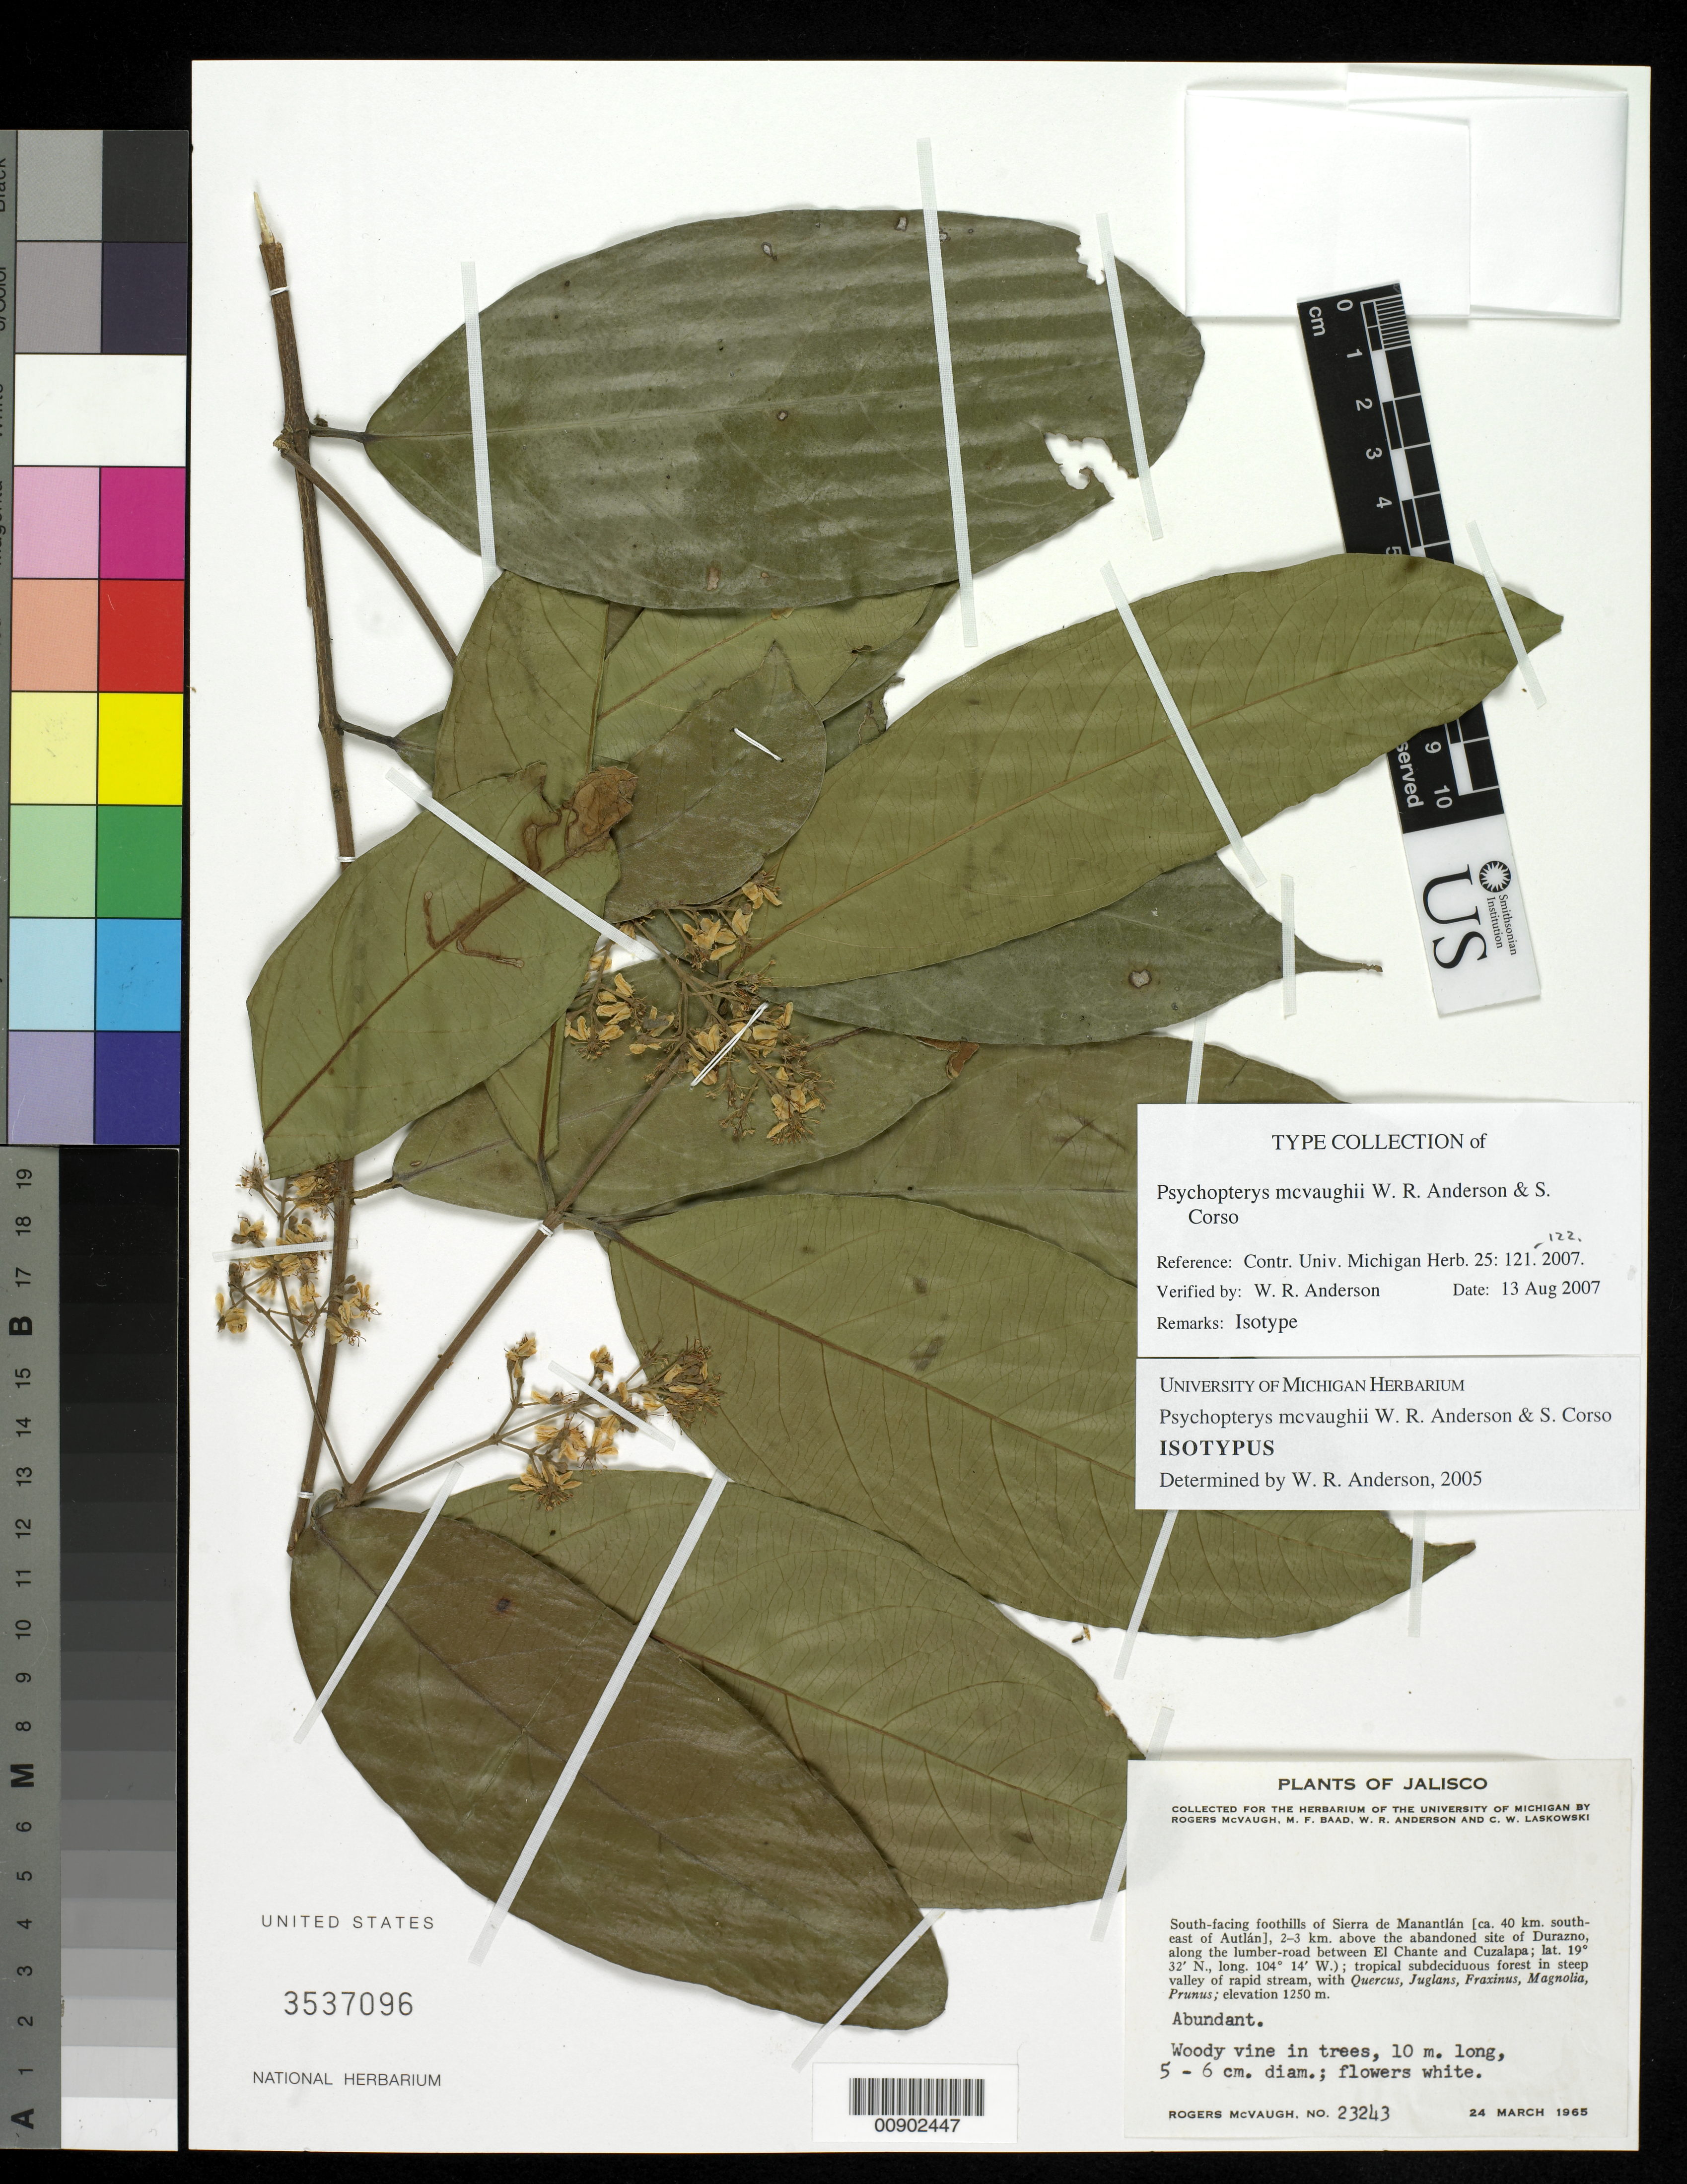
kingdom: Plantae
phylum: Tracheophyta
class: Magnoliopsida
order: Malpighiales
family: Malpighiaceae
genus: Psychopterys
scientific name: Psychopterys mcvaughii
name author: W.R. Anderson & Corso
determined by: Anderson, W. R., (MICH), University of Michigan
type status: Isotype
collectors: R. McVaugh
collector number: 23243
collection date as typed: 24 Mar 1965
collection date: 1965-03-24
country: Mexico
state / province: Jalisco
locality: South-facing foothills of Sierra de Manantlán [ca. 40 km southeast of Autlán], 2-3 km above the abandoned site of Durazno, along the lumber-road between El Chante and Cuzalapa.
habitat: Tropical subdeciduous forest in steep valley of rapid stream.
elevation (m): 1250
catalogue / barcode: US 3537096